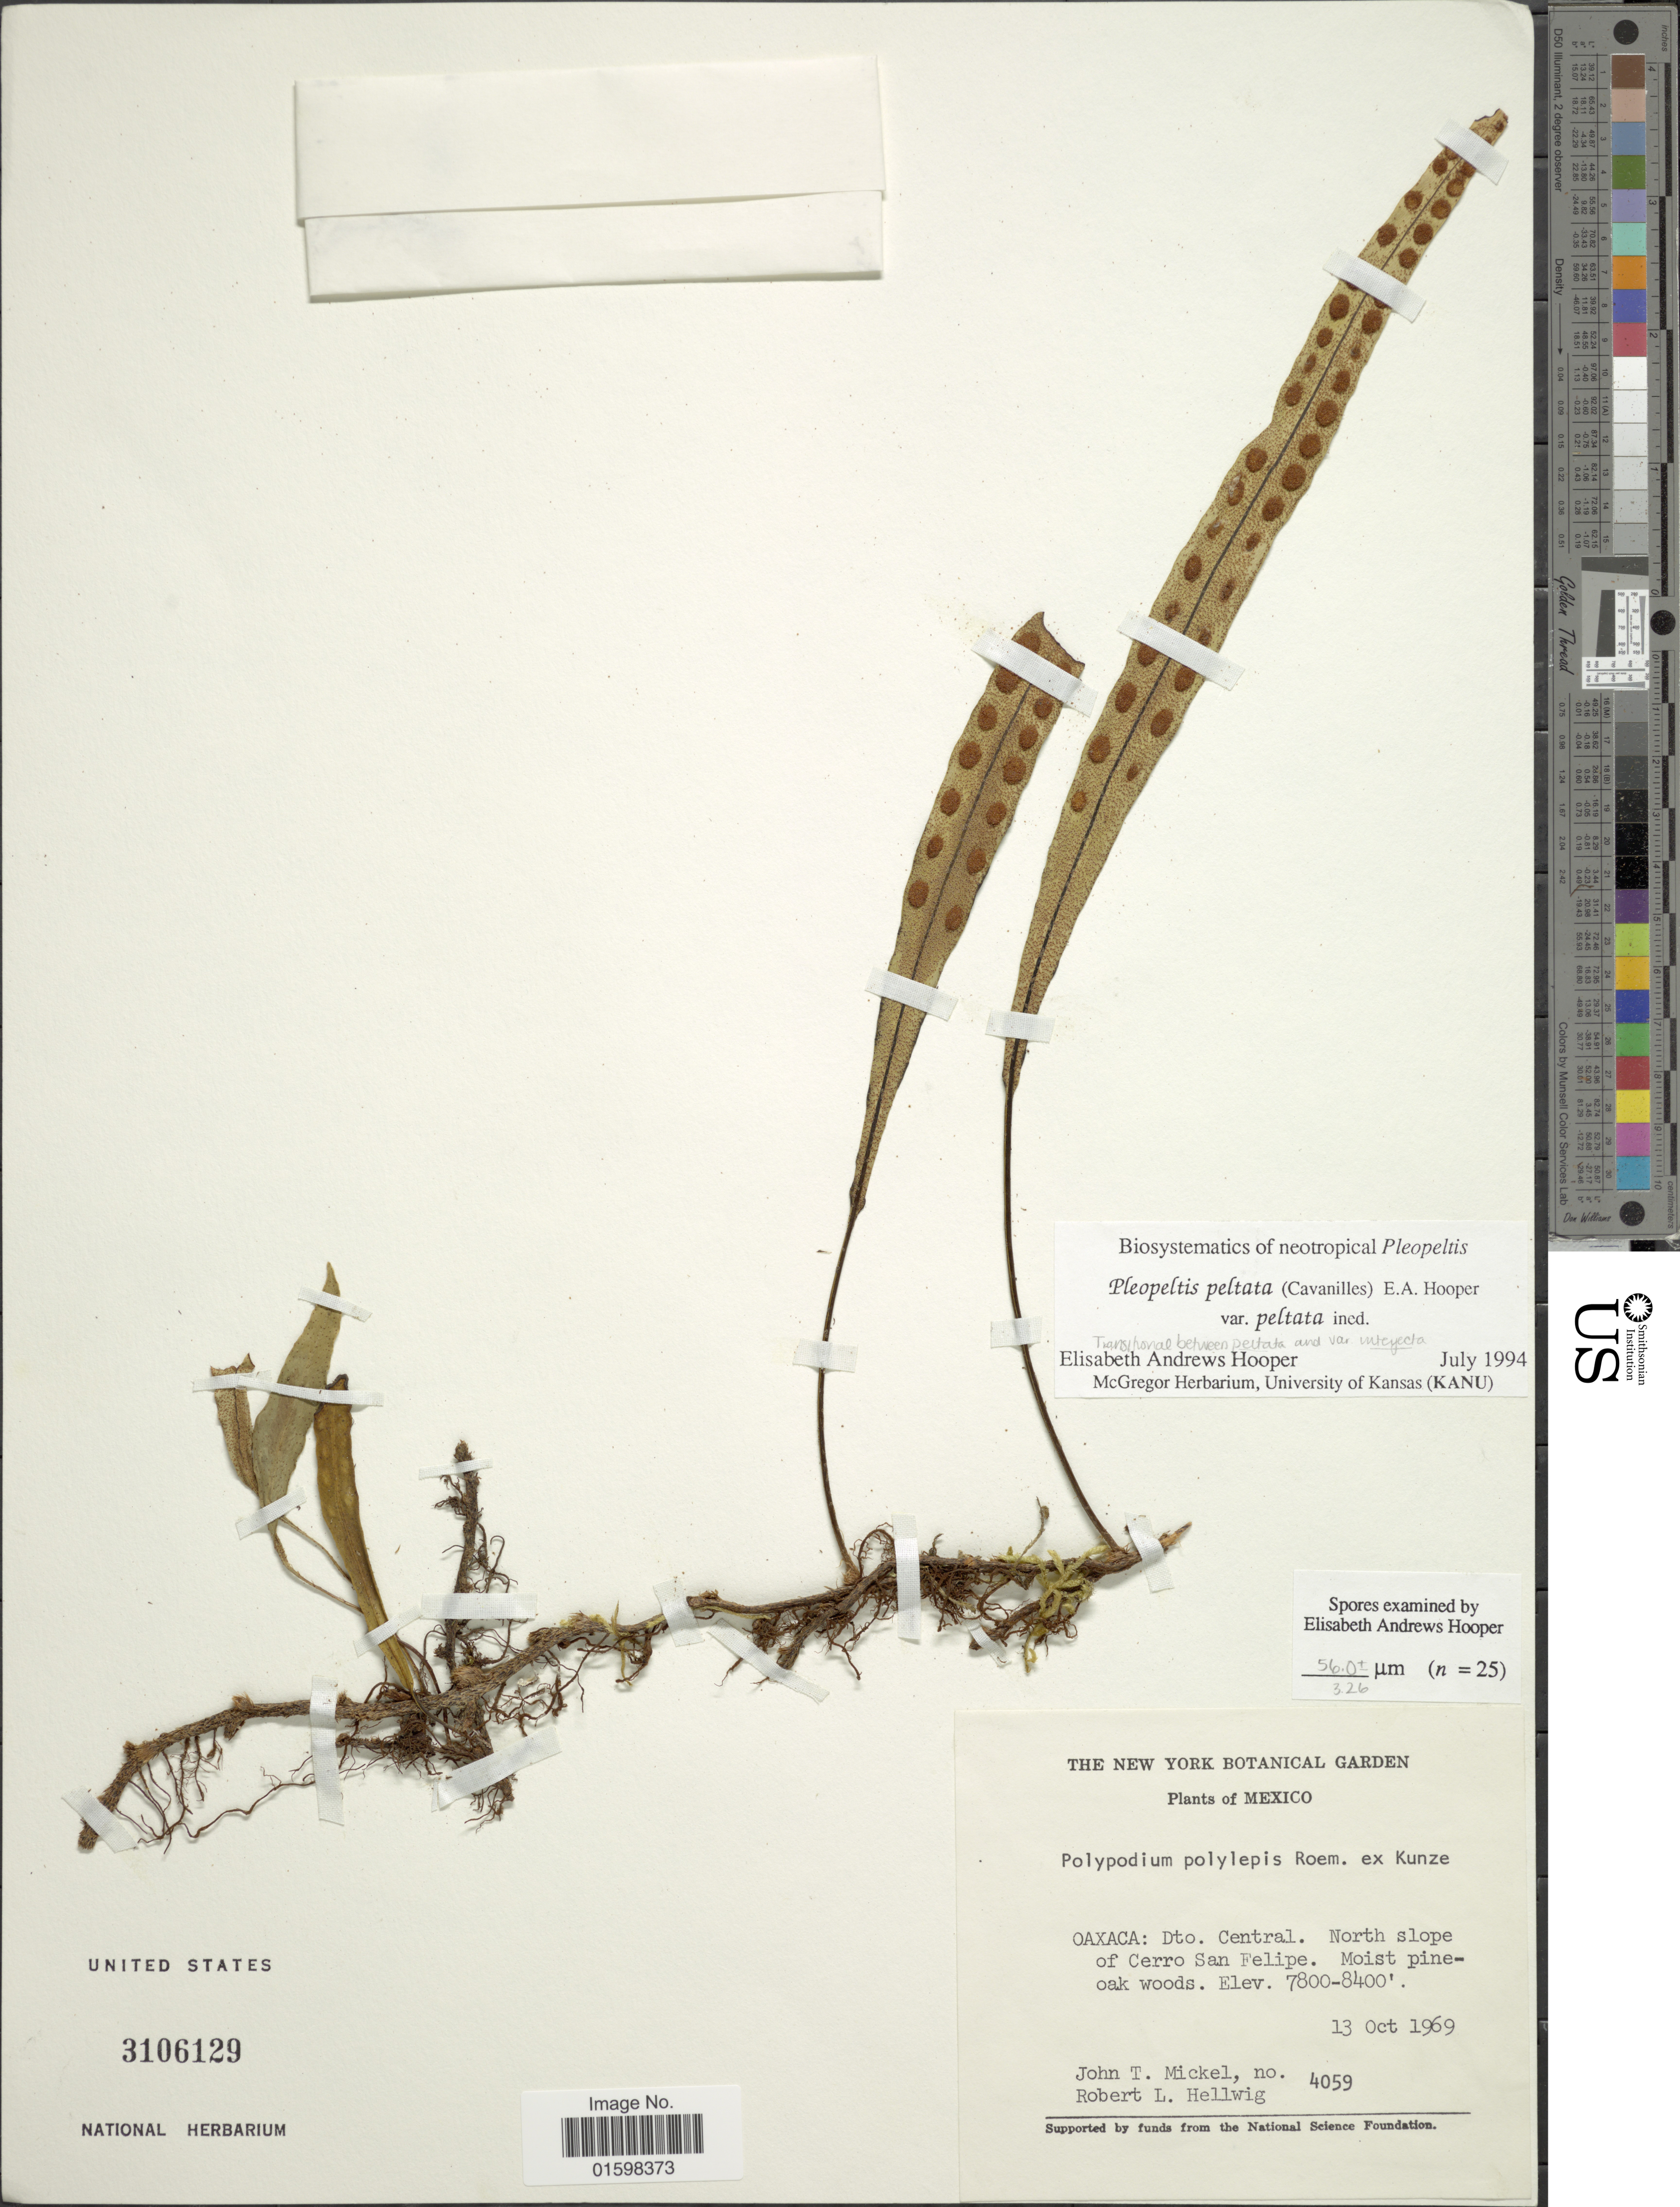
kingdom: Plantae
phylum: Tracheophyta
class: Polypodiopsida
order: Polypodiales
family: Polypodiaceae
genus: Pleopeltis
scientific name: Pleopeltis polylepis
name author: (Roem. ex Kunze) T. Moore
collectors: J. T. Mickel & R. Hellwig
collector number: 4059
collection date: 1969-10-13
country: Mexico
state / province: Oaxaca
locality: Oaxac: Dto. Central. North slope of Cerro San Felipe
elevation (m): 2377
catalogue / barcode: US 3106129